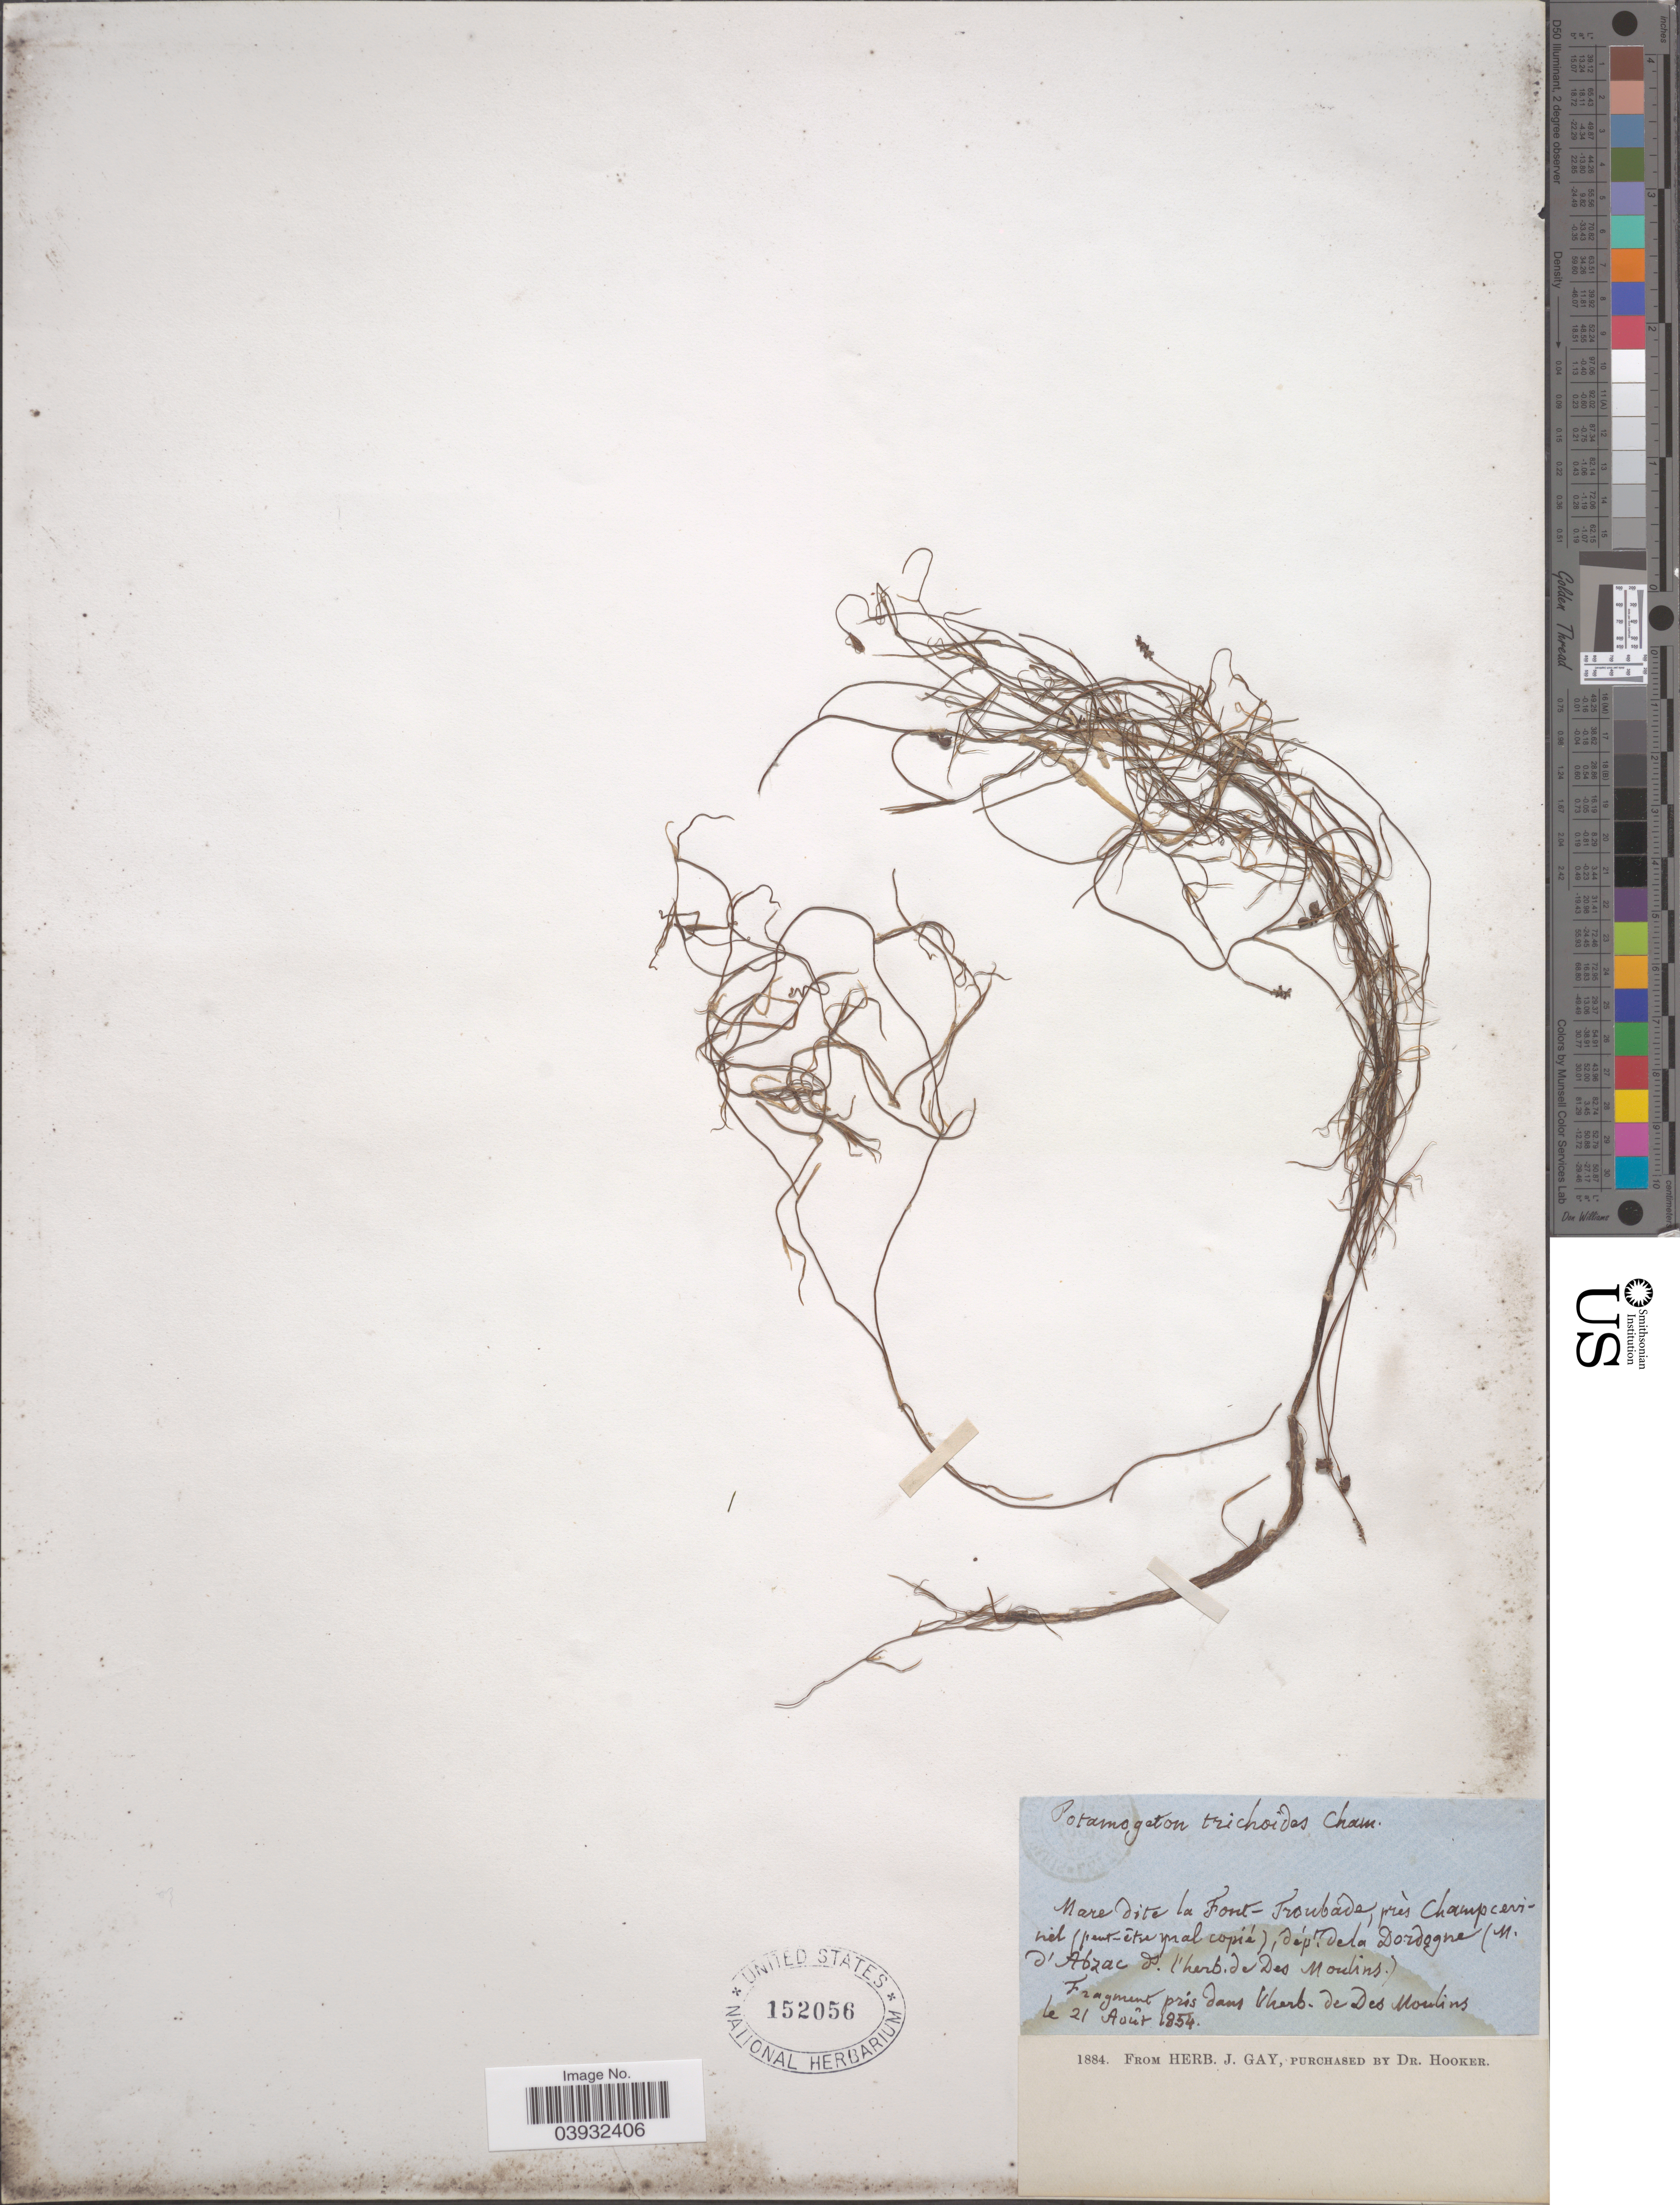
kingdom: Plantae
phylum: Tracheophyta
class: Liliopsida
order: Alismatales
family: Potamogetonaceae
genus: Potamogeton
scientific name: Potamogeton trichoides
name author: Cham. & Schltdl.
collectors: ex herb. J. Gay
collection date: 1854-08-21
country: Monaco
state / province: Moulins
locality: Mare dite la Font-Troubade, près Champcerviriel (pent-étre unal copié), dép. dela Dordogne. [interpreted]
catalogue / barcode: US 152056